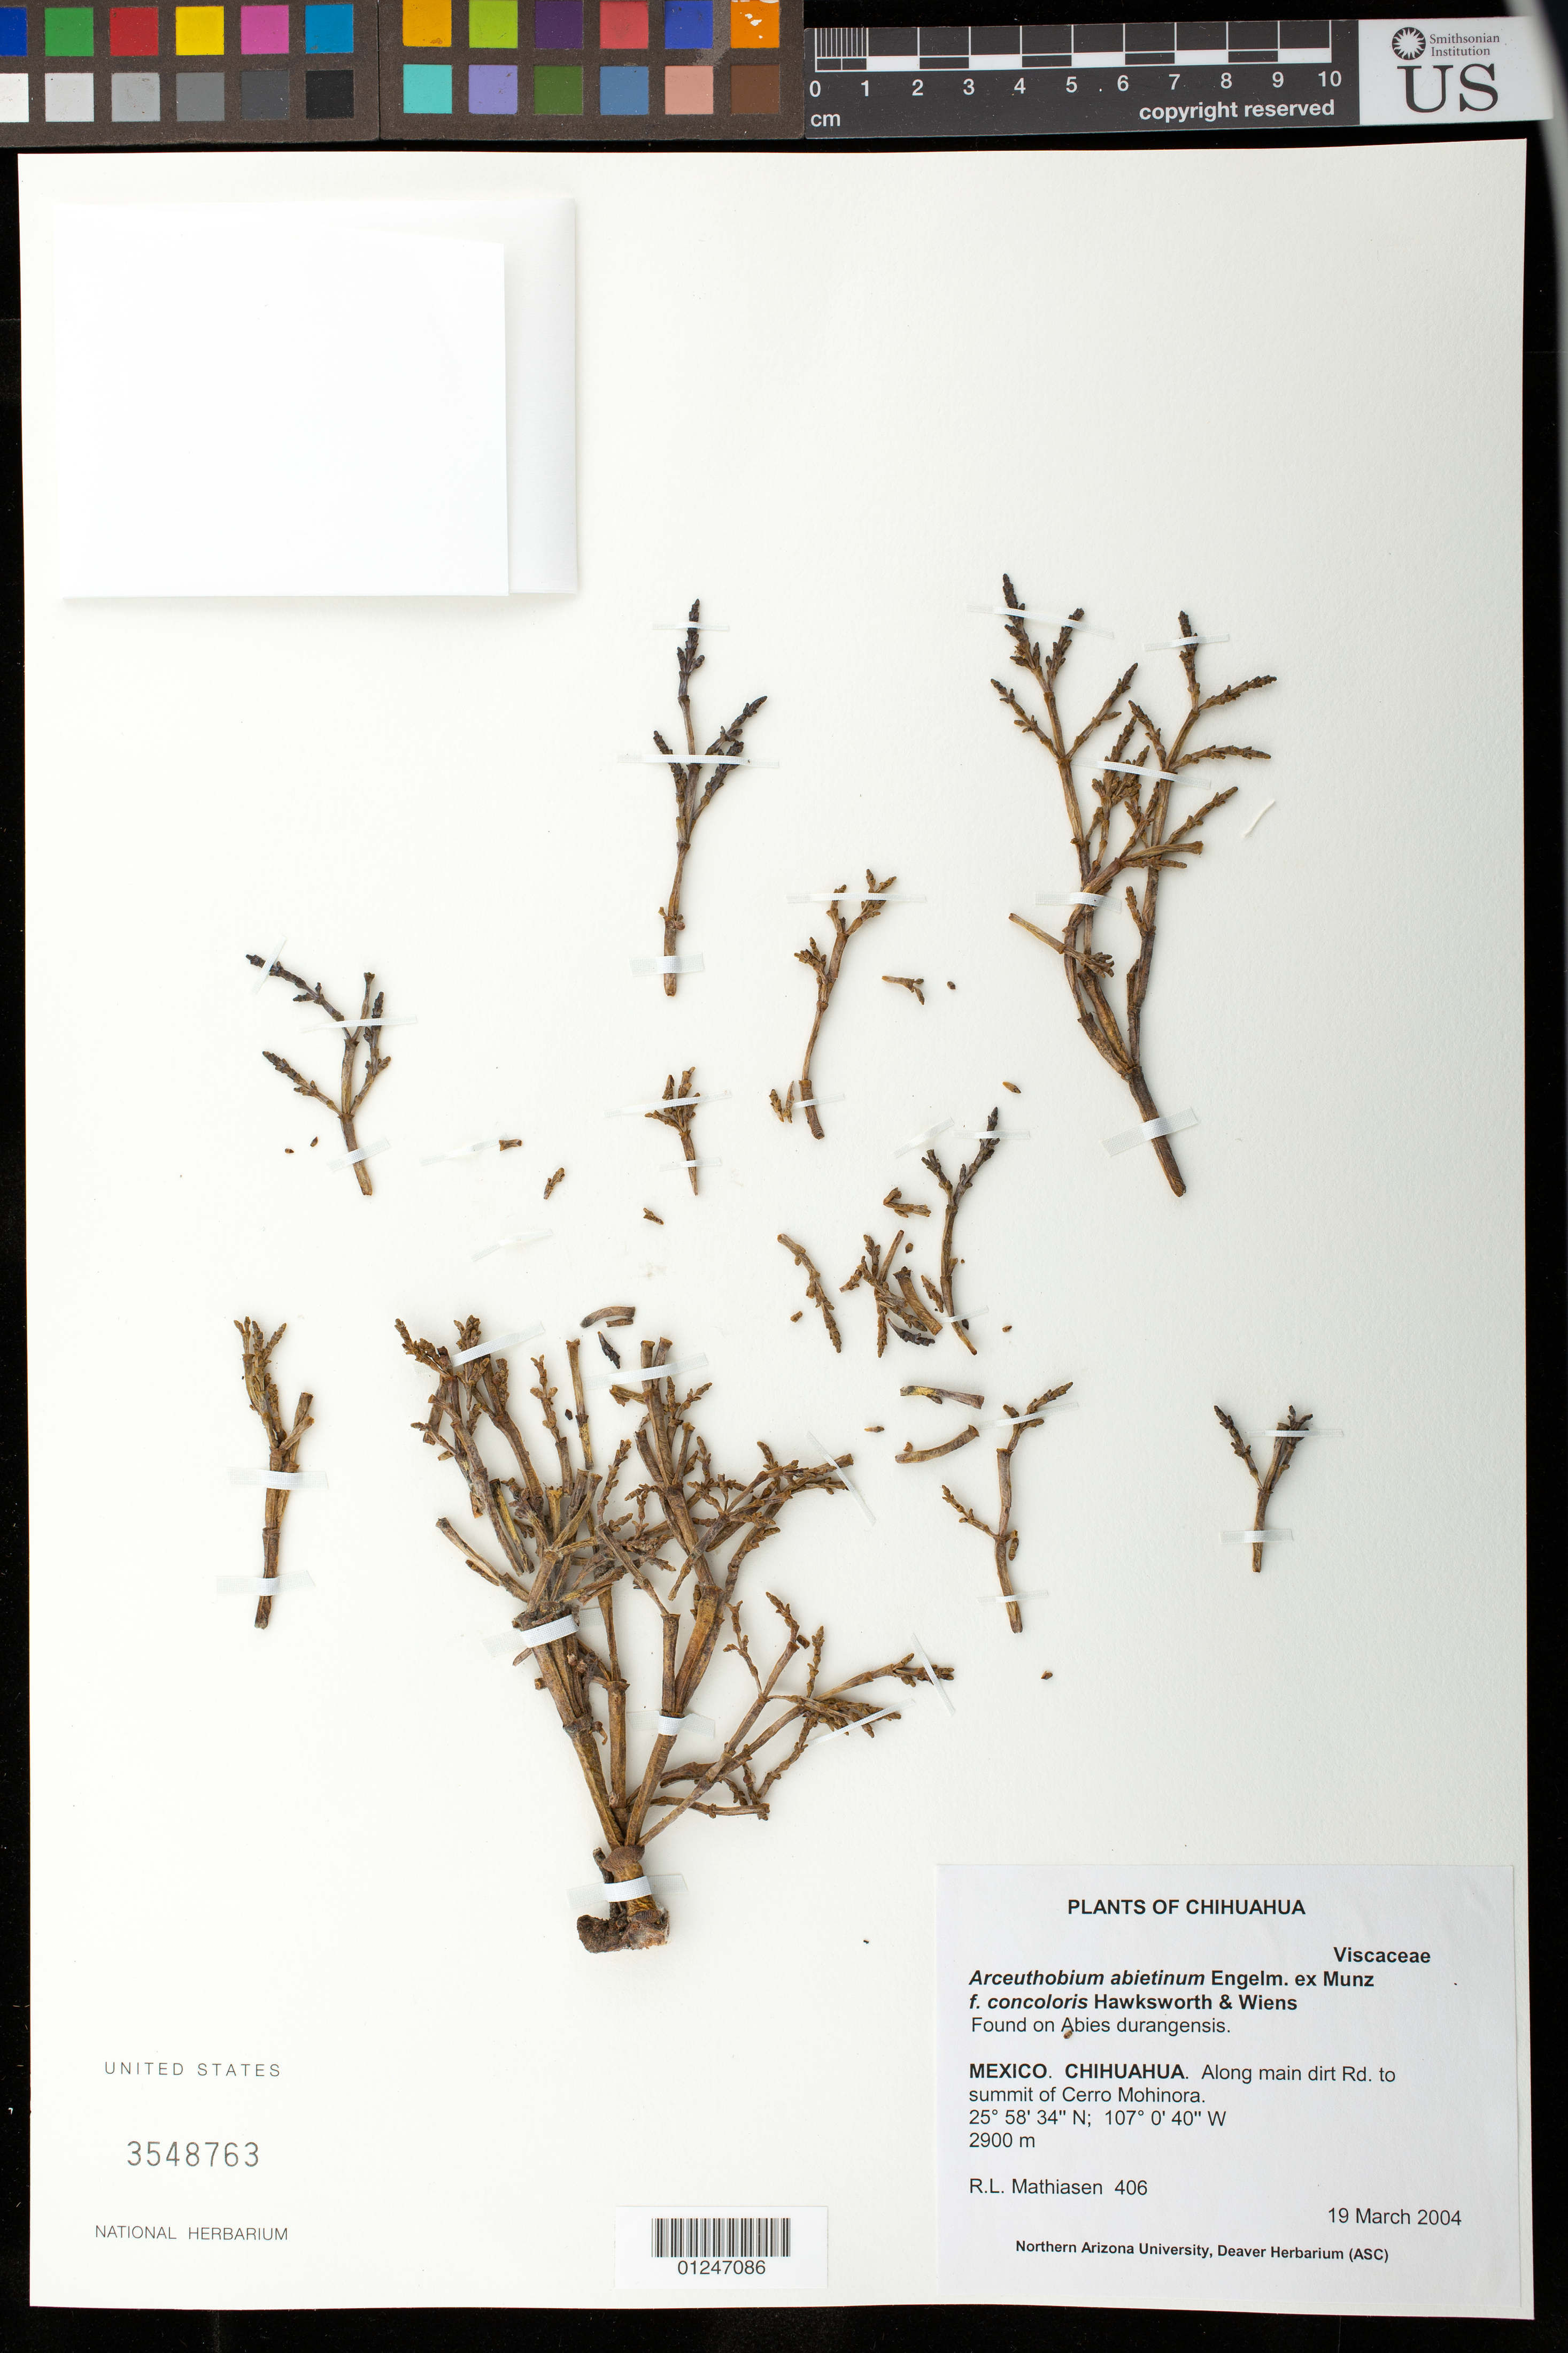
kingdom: Plantae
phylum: Tracheophyta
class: Magnoliopsida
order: Santalales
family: Viscaceae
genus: Arceuthobium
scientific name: Arceuthobium abietinum f. concoloris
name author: Hawksw. & Wiens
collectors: R. Mathiasen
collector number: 406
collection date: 2004-03-19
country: Mexico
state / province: Chihuahua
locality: Along main dirt Rd. to summit of Cerro Mohinora.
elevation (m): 2900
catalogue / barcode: US 3548763